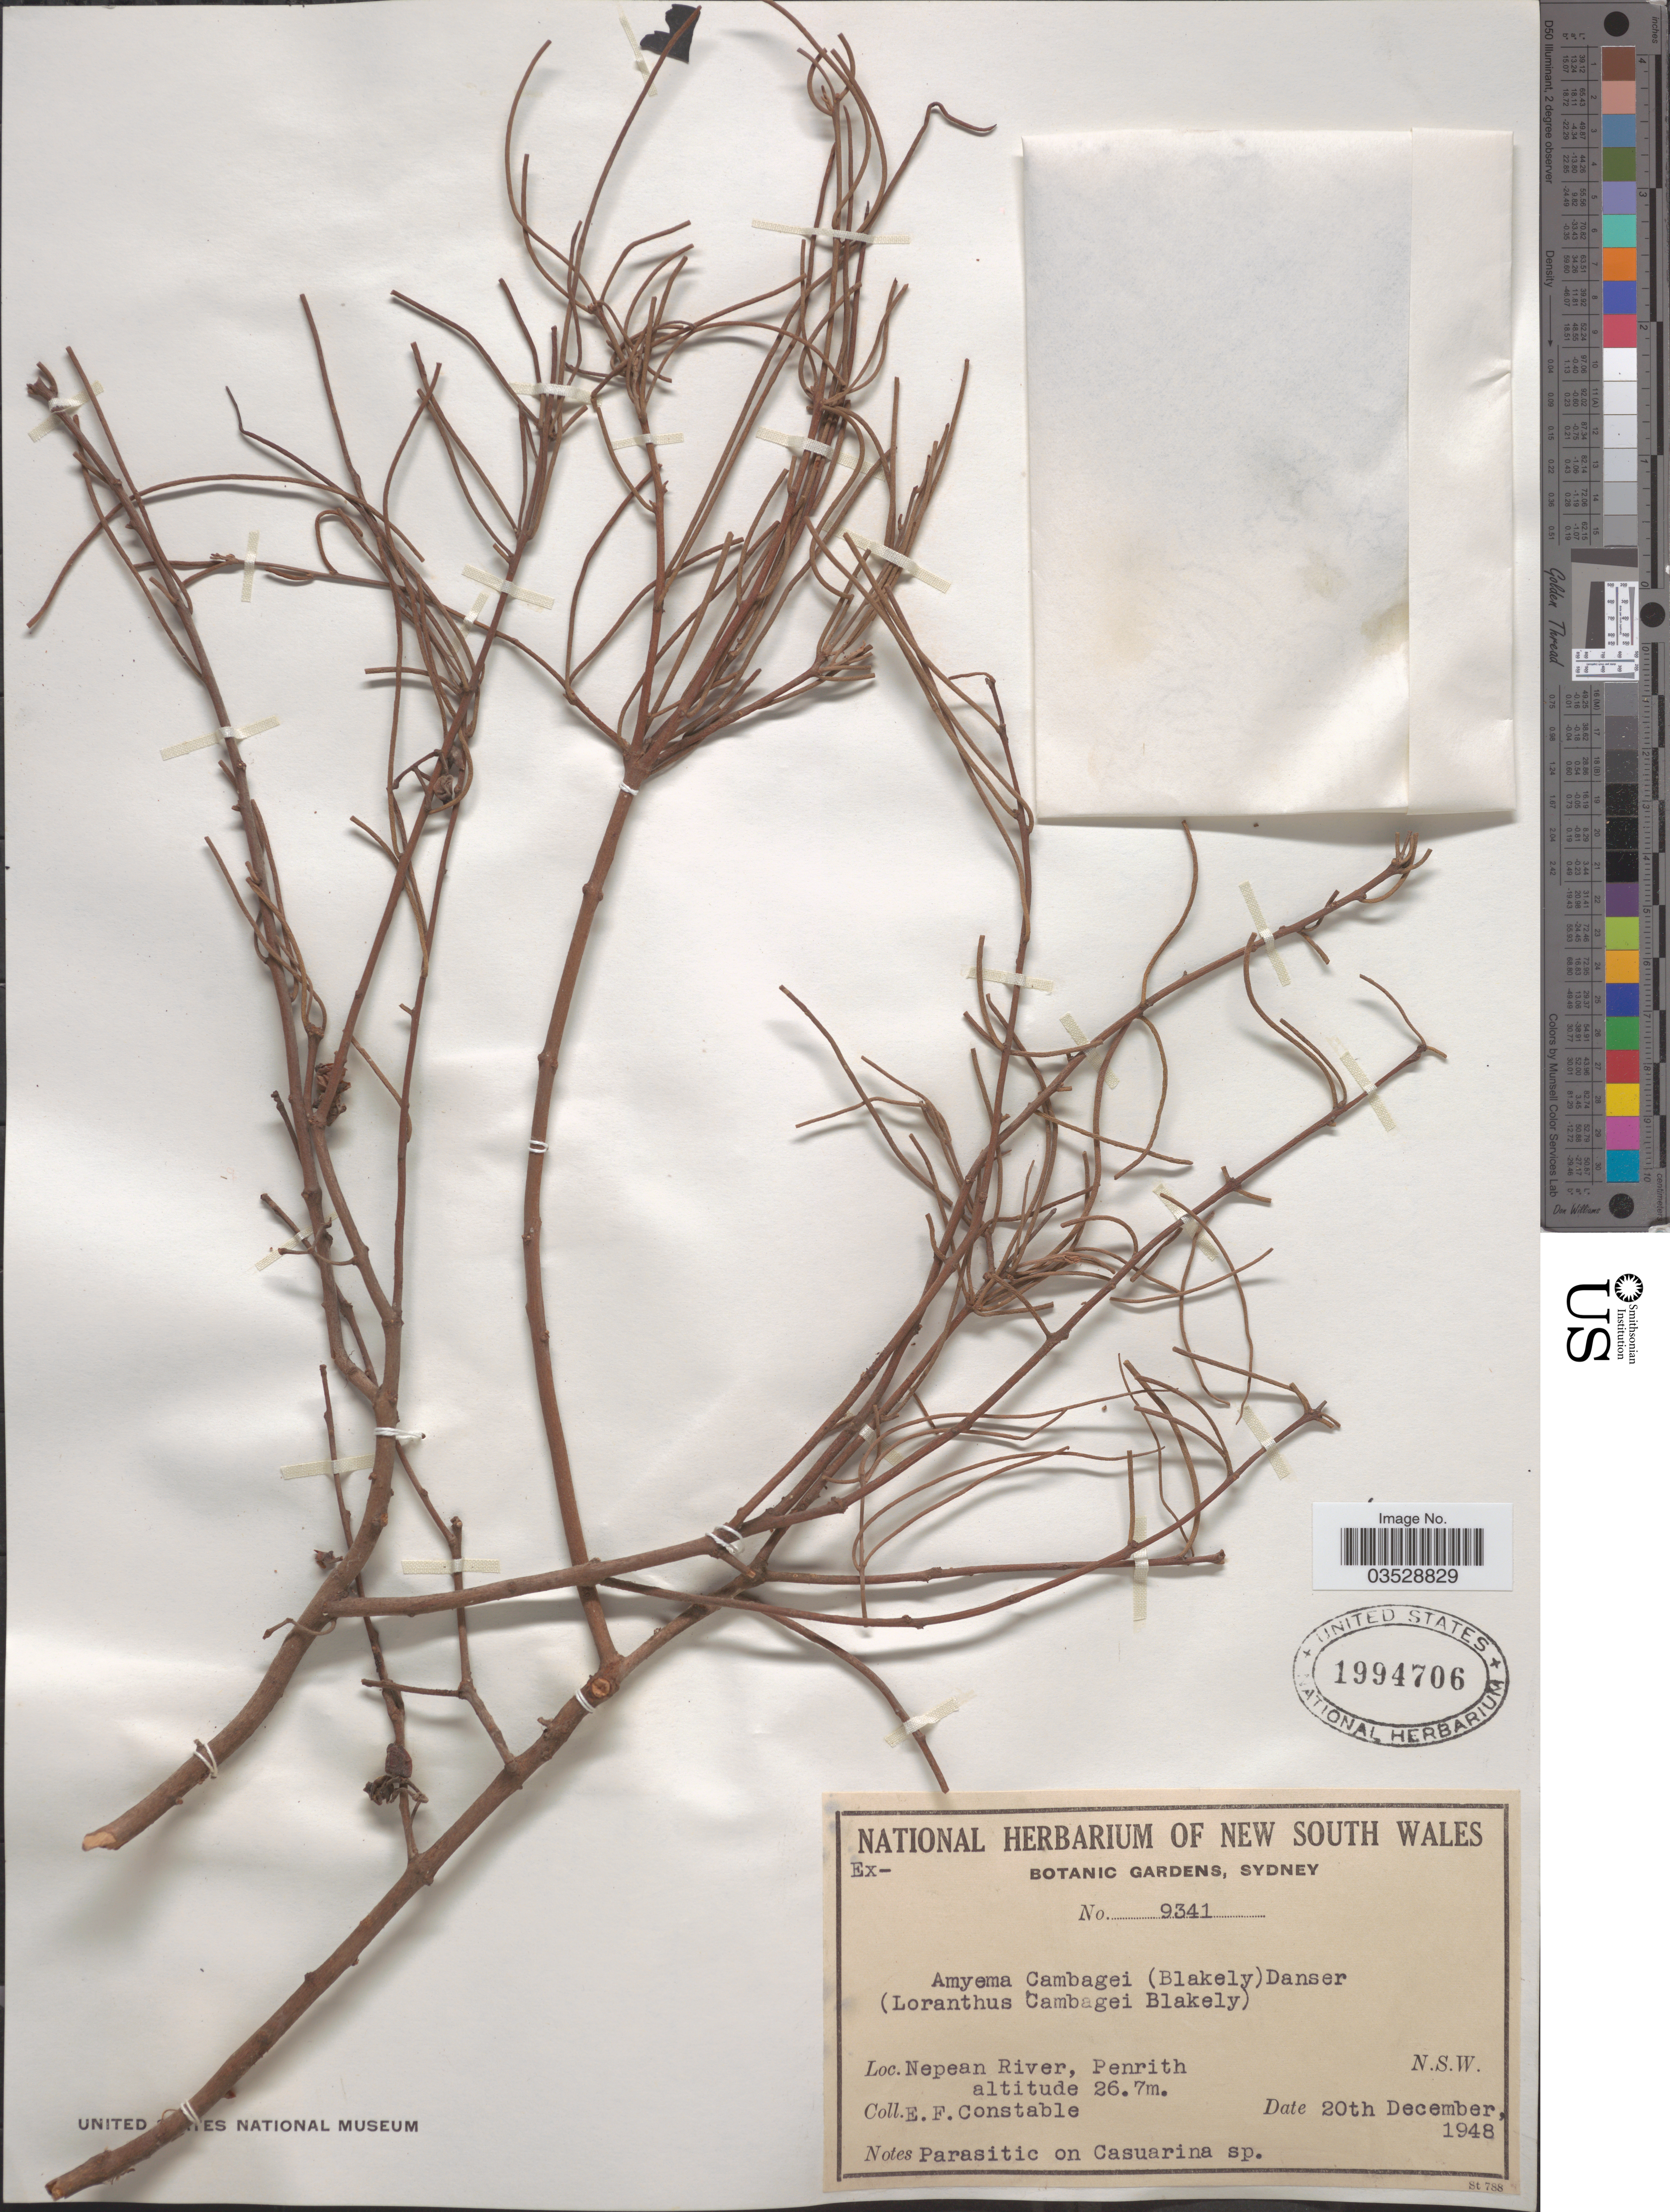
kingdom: Plantae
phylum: Tracheophyta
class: Magnoliopsida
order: Santalales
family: Loranthaceae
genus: Amyema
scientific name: Amyema cambagei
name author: Danser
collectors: E. F. Constable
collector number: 9341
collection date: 1948-12-20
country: Australia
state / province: New South Wales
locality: Nepean River, Penrith.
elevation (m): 26.7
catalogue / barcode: US 1994706